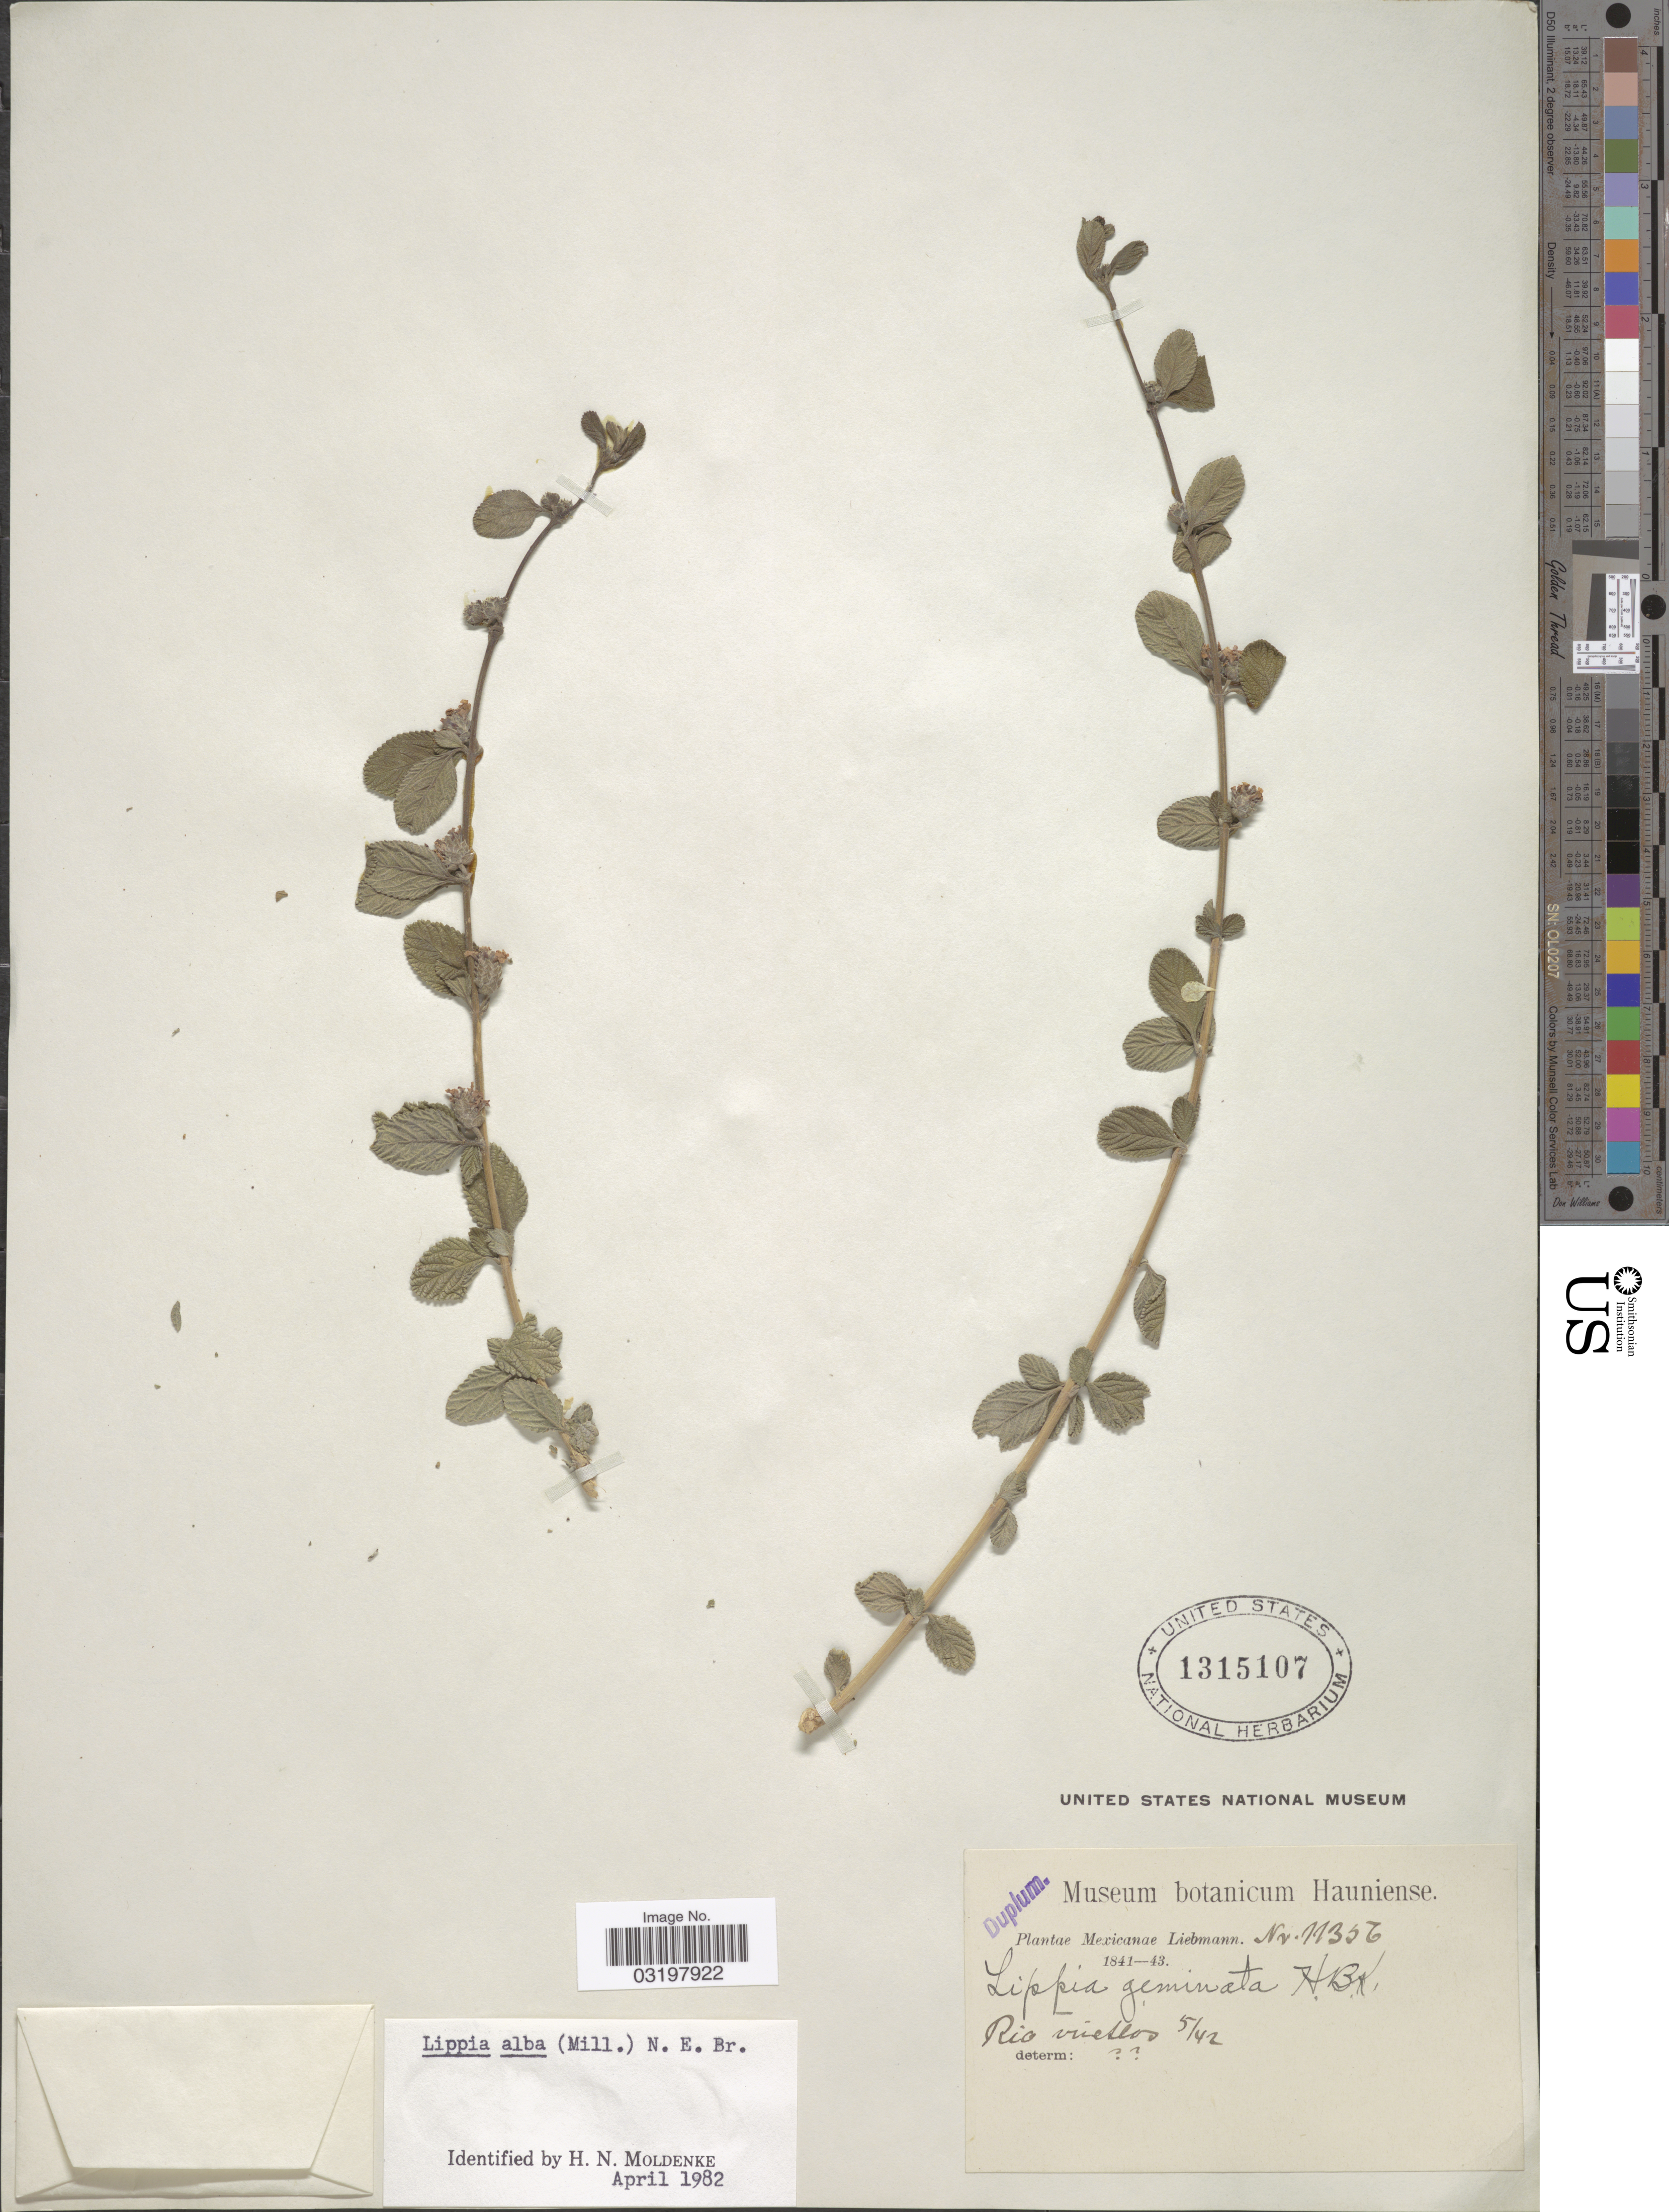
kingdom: Plantae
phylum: Tracheophyta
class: Magnoliopsida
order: Lamiales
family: Verbenaceae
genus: Lippia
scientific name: Lippia alba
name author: (Mill.) N.E. Br. ex Britton & P. Wilson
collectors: Liebmann, --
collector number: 11356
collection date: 1842-05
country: Mexico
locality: Rio vuetlos [interpreted].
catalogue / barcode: US 1315107